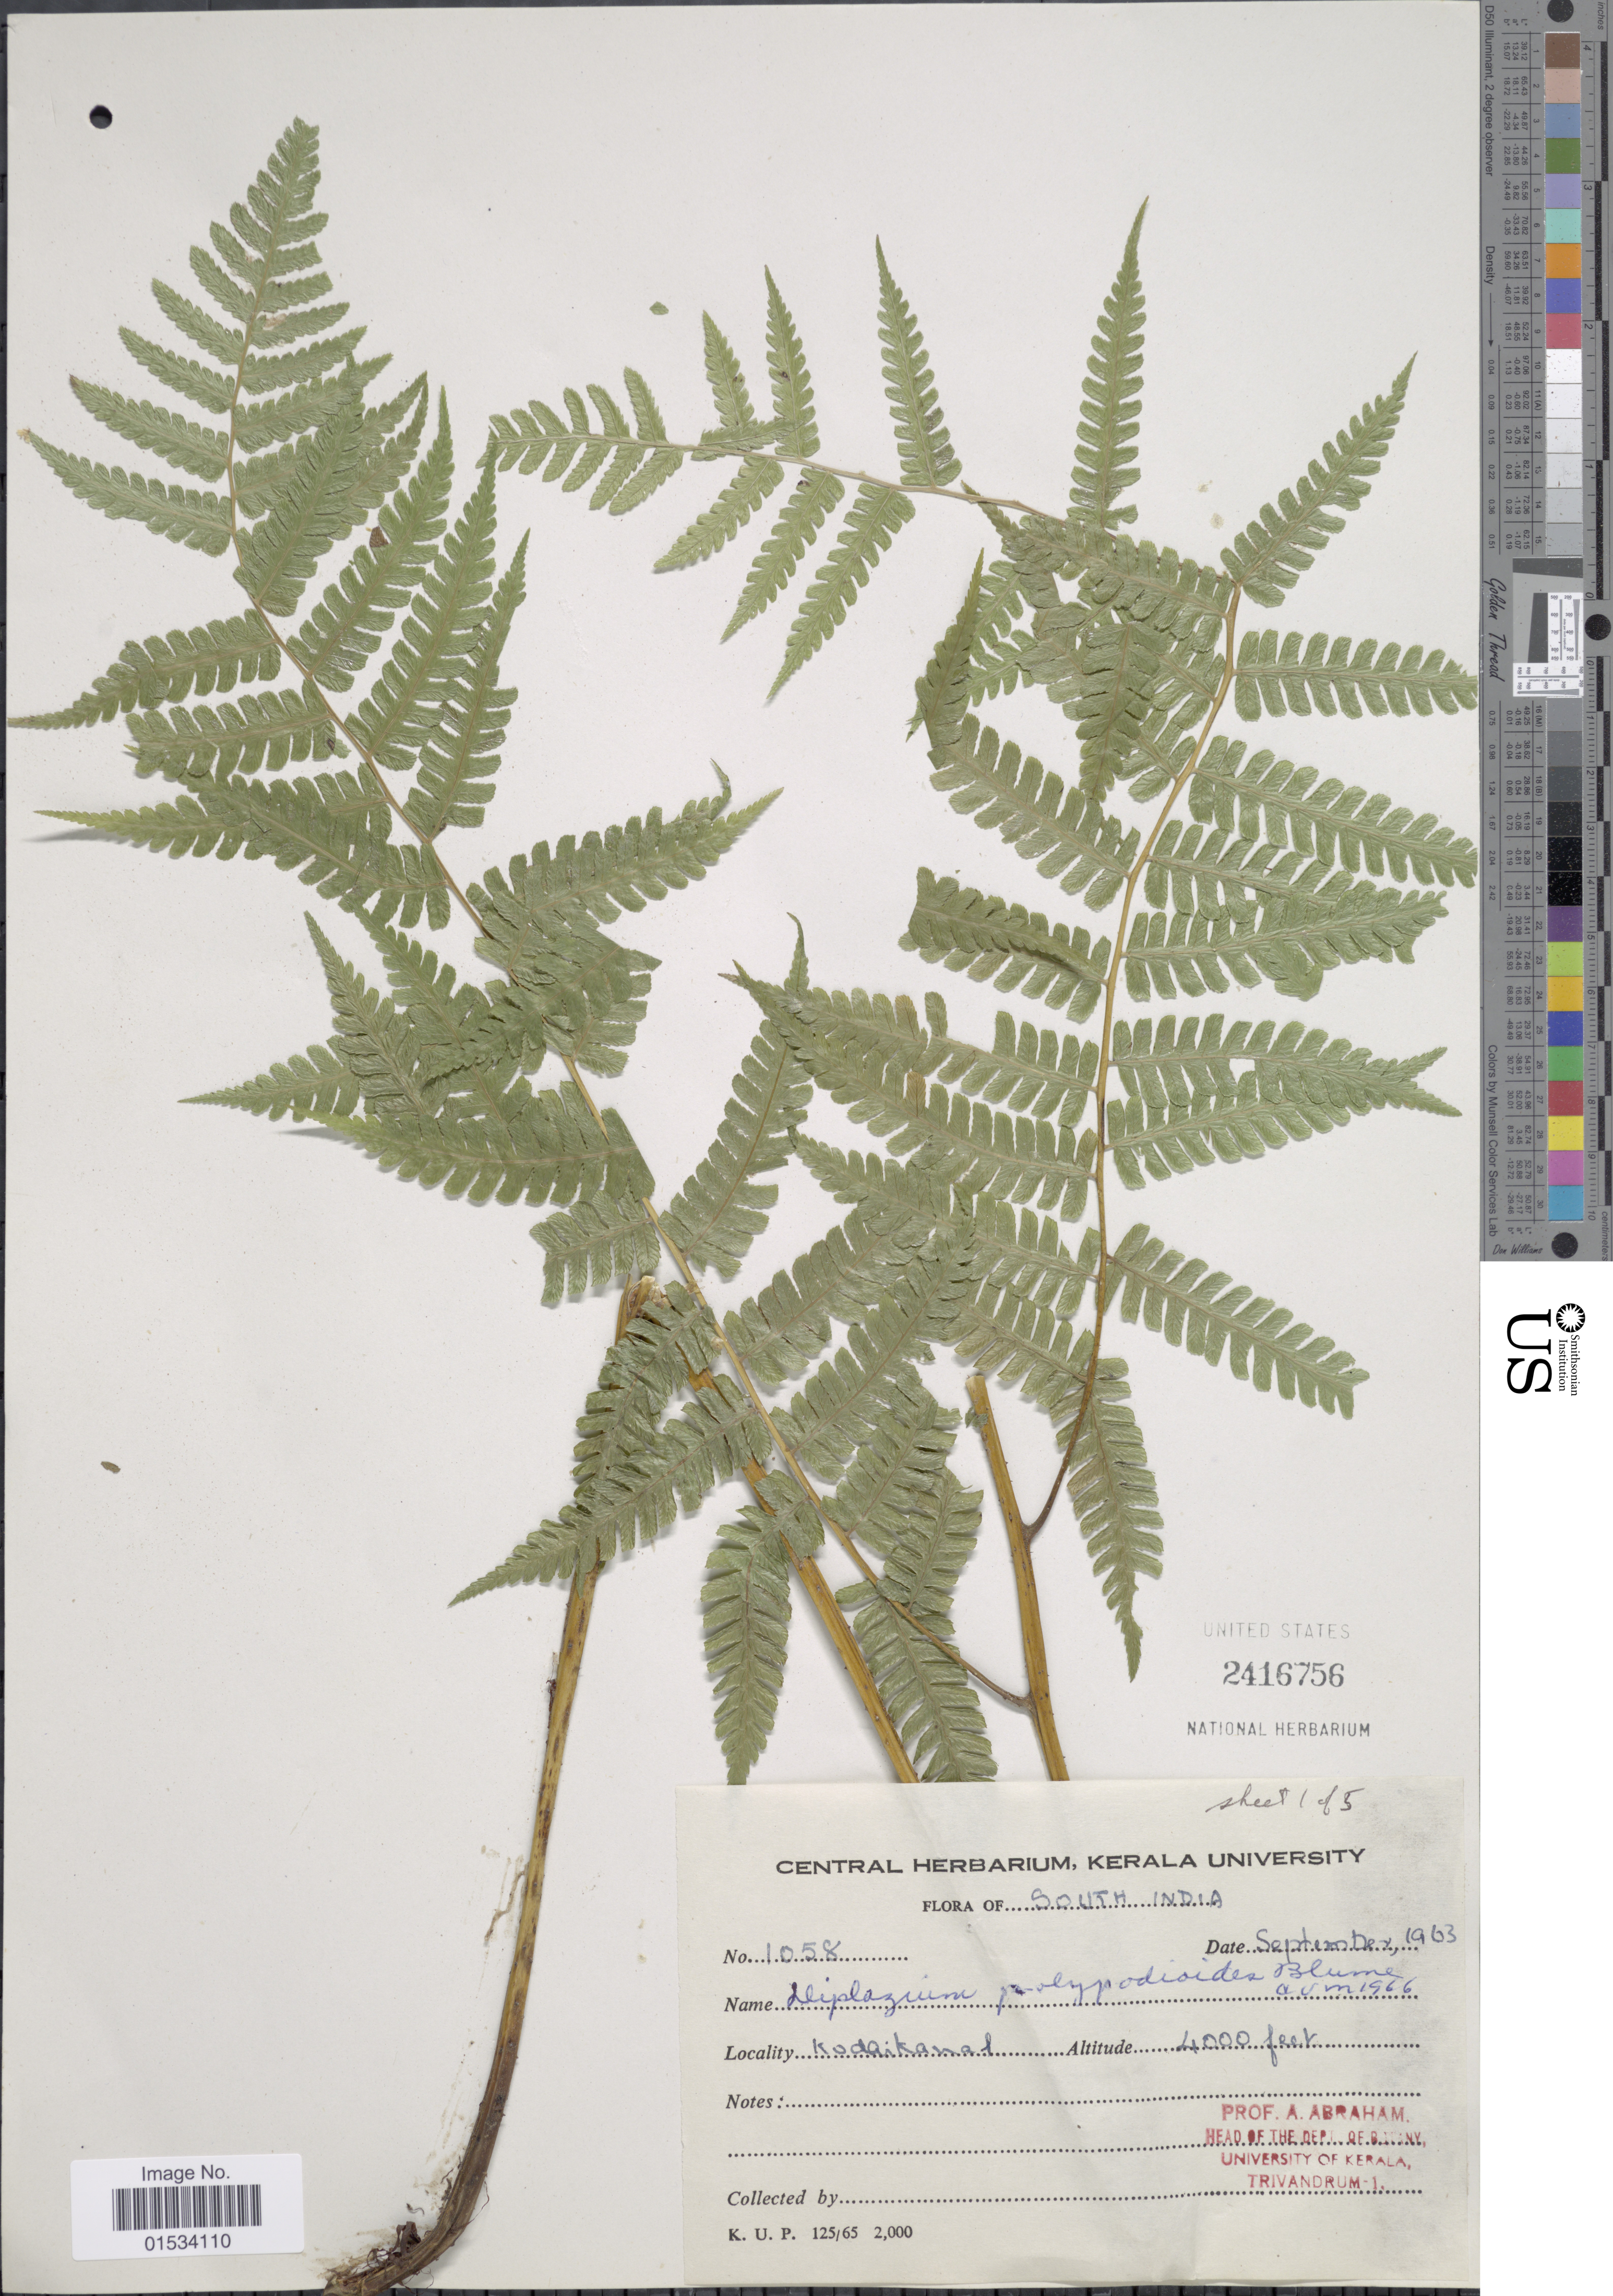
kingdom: Plantae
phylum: Tracheophyta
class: Polypodiopsida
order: Polypodiales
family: Athyriaceae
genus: Diplazium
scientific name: Diplazium polypodioides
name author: Blume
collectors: A. Abraham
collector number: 1058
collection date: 1963-09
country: India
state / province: Tamil Nadu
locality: South India, Kodaikanal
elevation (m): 1219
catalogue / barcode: US 2416756